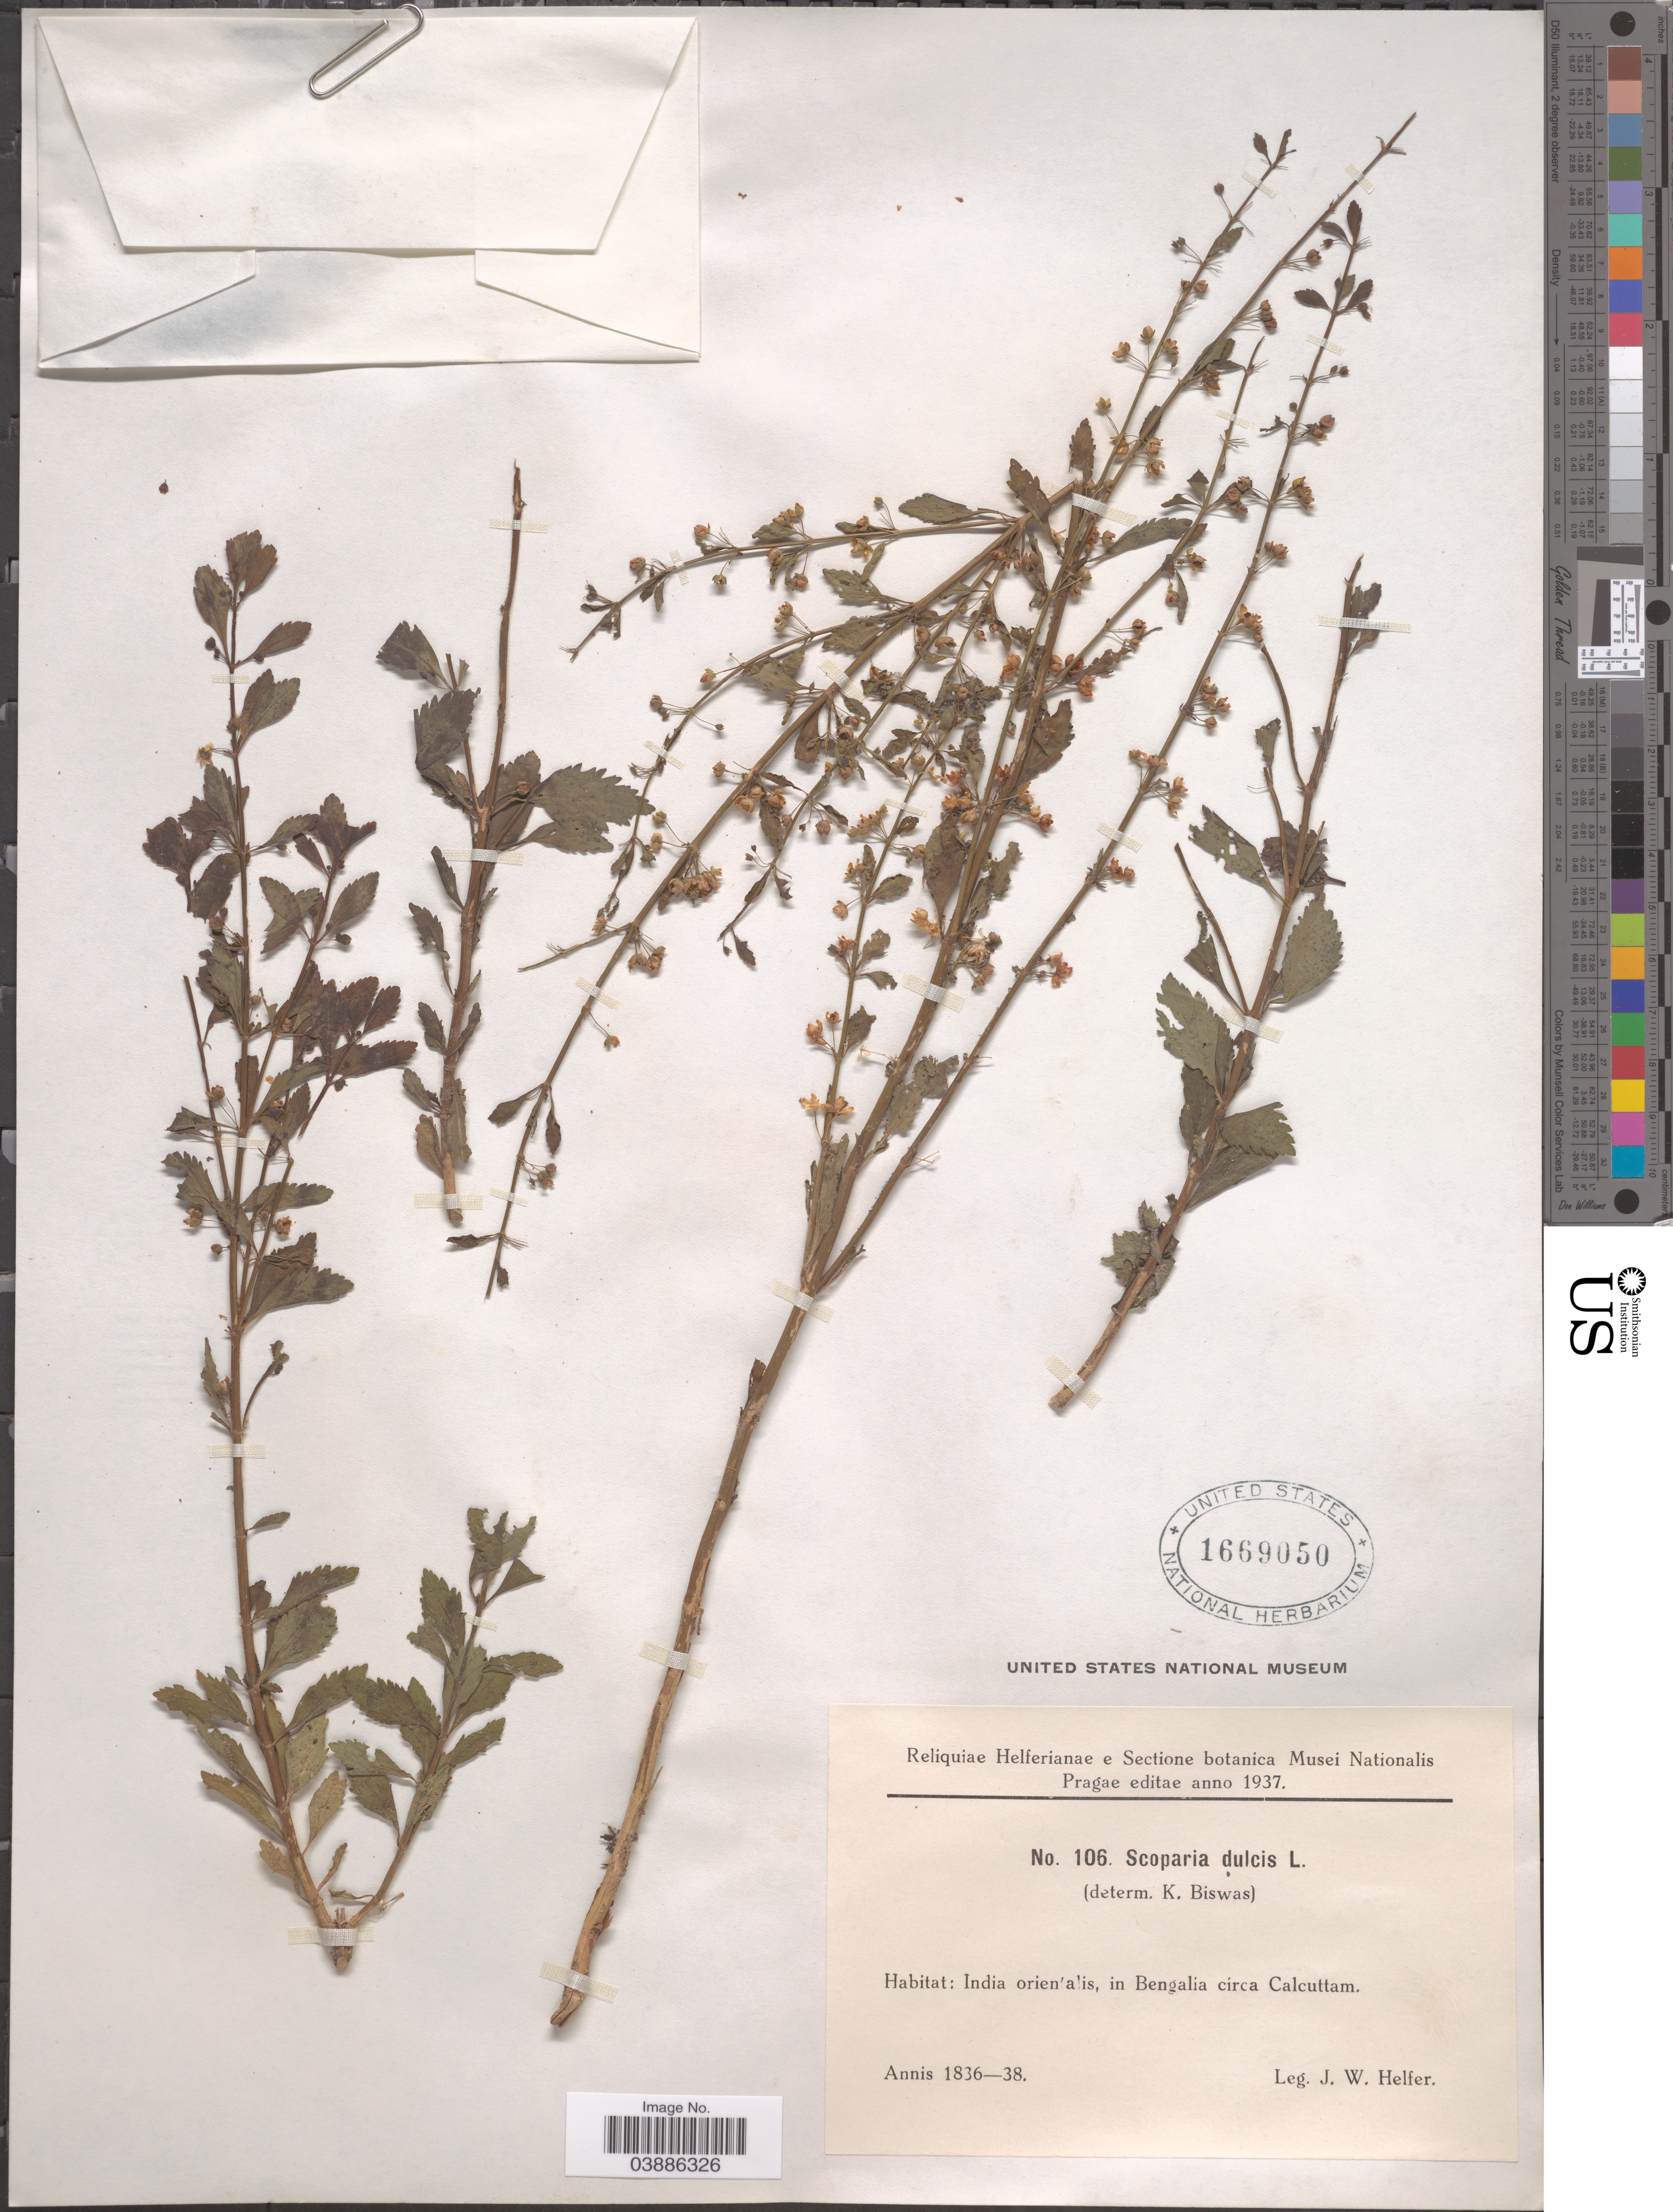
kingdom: Plantae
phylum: Tracheophyta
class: Magnoliopsida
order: Lamiales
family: Plantaginaceae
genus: Scoparia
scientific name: Scoparia dulcis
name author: L.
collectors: J. W. Helfer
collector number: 106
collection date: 1836/1838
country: India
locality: India orien [illegible text]alis, in Bengalia circa Calcuttam.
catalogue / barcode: US 1669050